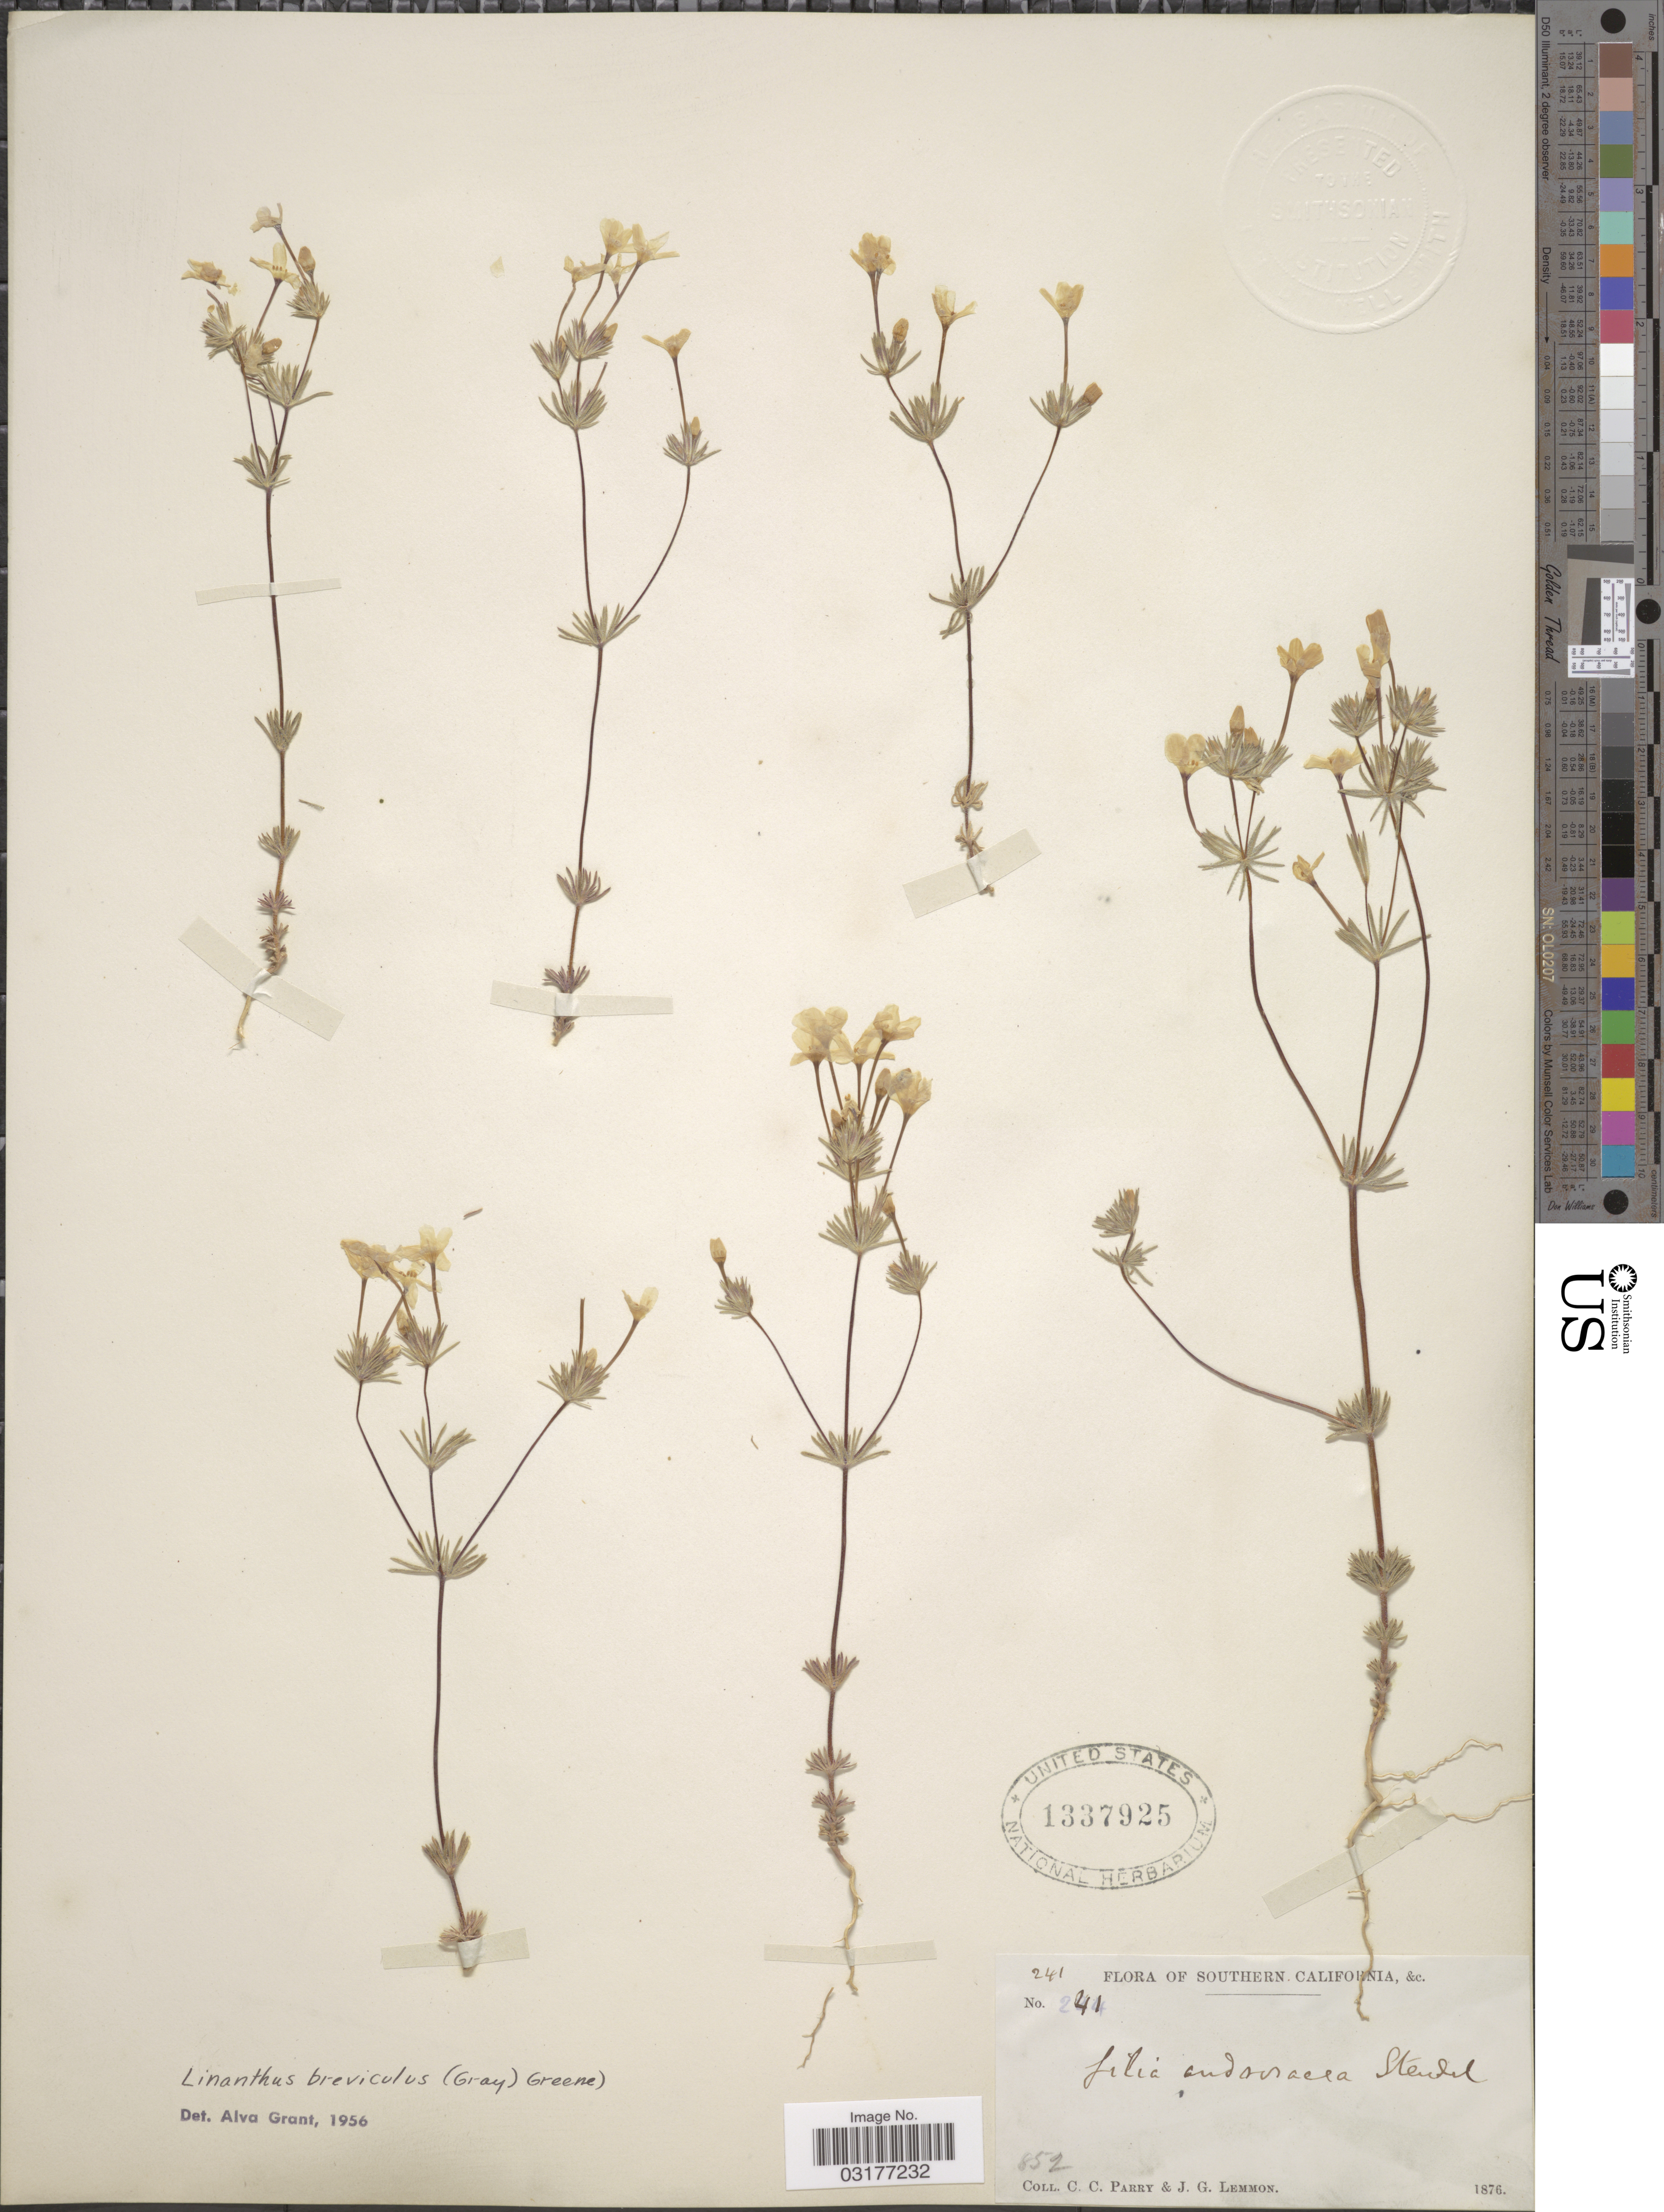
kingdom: Plantae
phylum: Tracheophyta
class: Magnoliopsida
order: Ericales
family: Polemoniaceae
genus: Leptosiphon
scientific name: Leptosiphon breviculus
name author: (A. Gray) J.M. Porter & L.A. Johnson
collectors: C. C. Parry & J. Lemmon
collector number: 241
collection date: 1876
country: United States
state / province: California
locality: Southern California.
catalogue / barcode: US 1337925